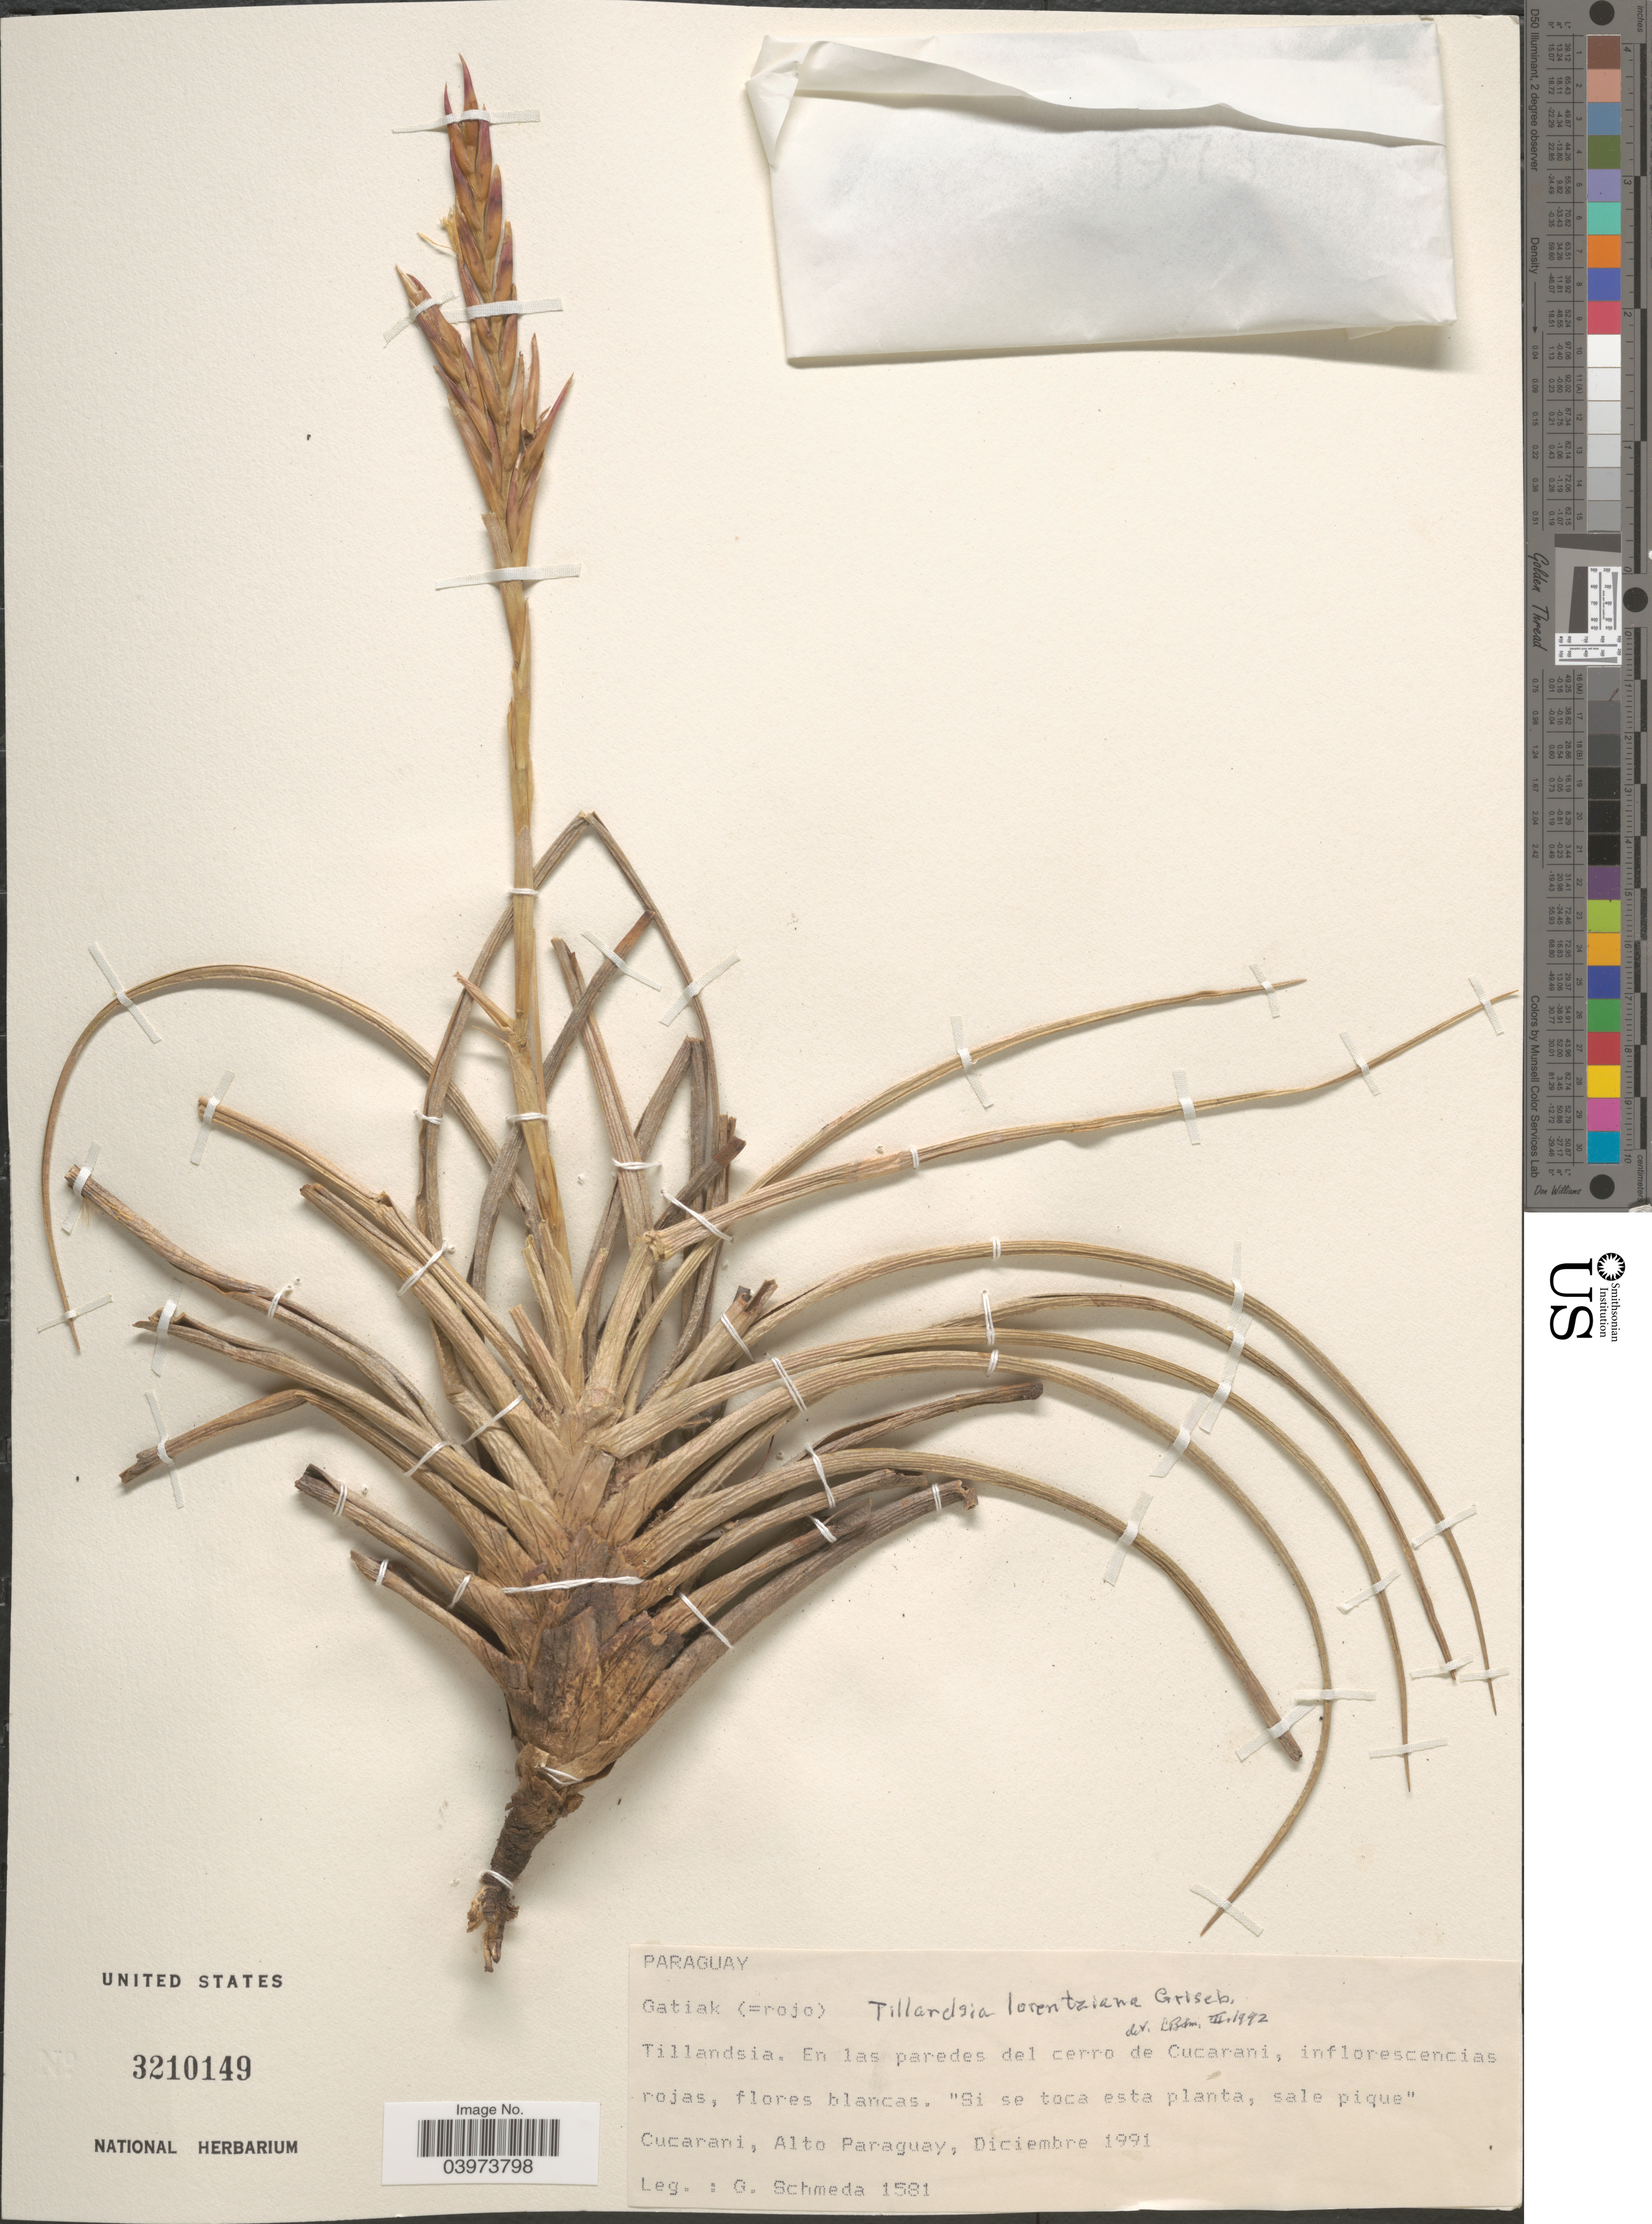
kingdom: Plantae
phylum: Tracheophyta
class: Liliopsida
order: Poales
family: Bromeliaceae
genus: Tillandsia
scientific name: Tillandsia lorentziana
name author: Griseb.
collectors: G. Schmeda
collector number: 1581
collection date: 1991-12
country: Paraguay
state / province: Alto Paraguay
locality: Tillandsia. En las paredes del cerro de Cucarani. Cucarani.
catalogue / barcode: US 3210149